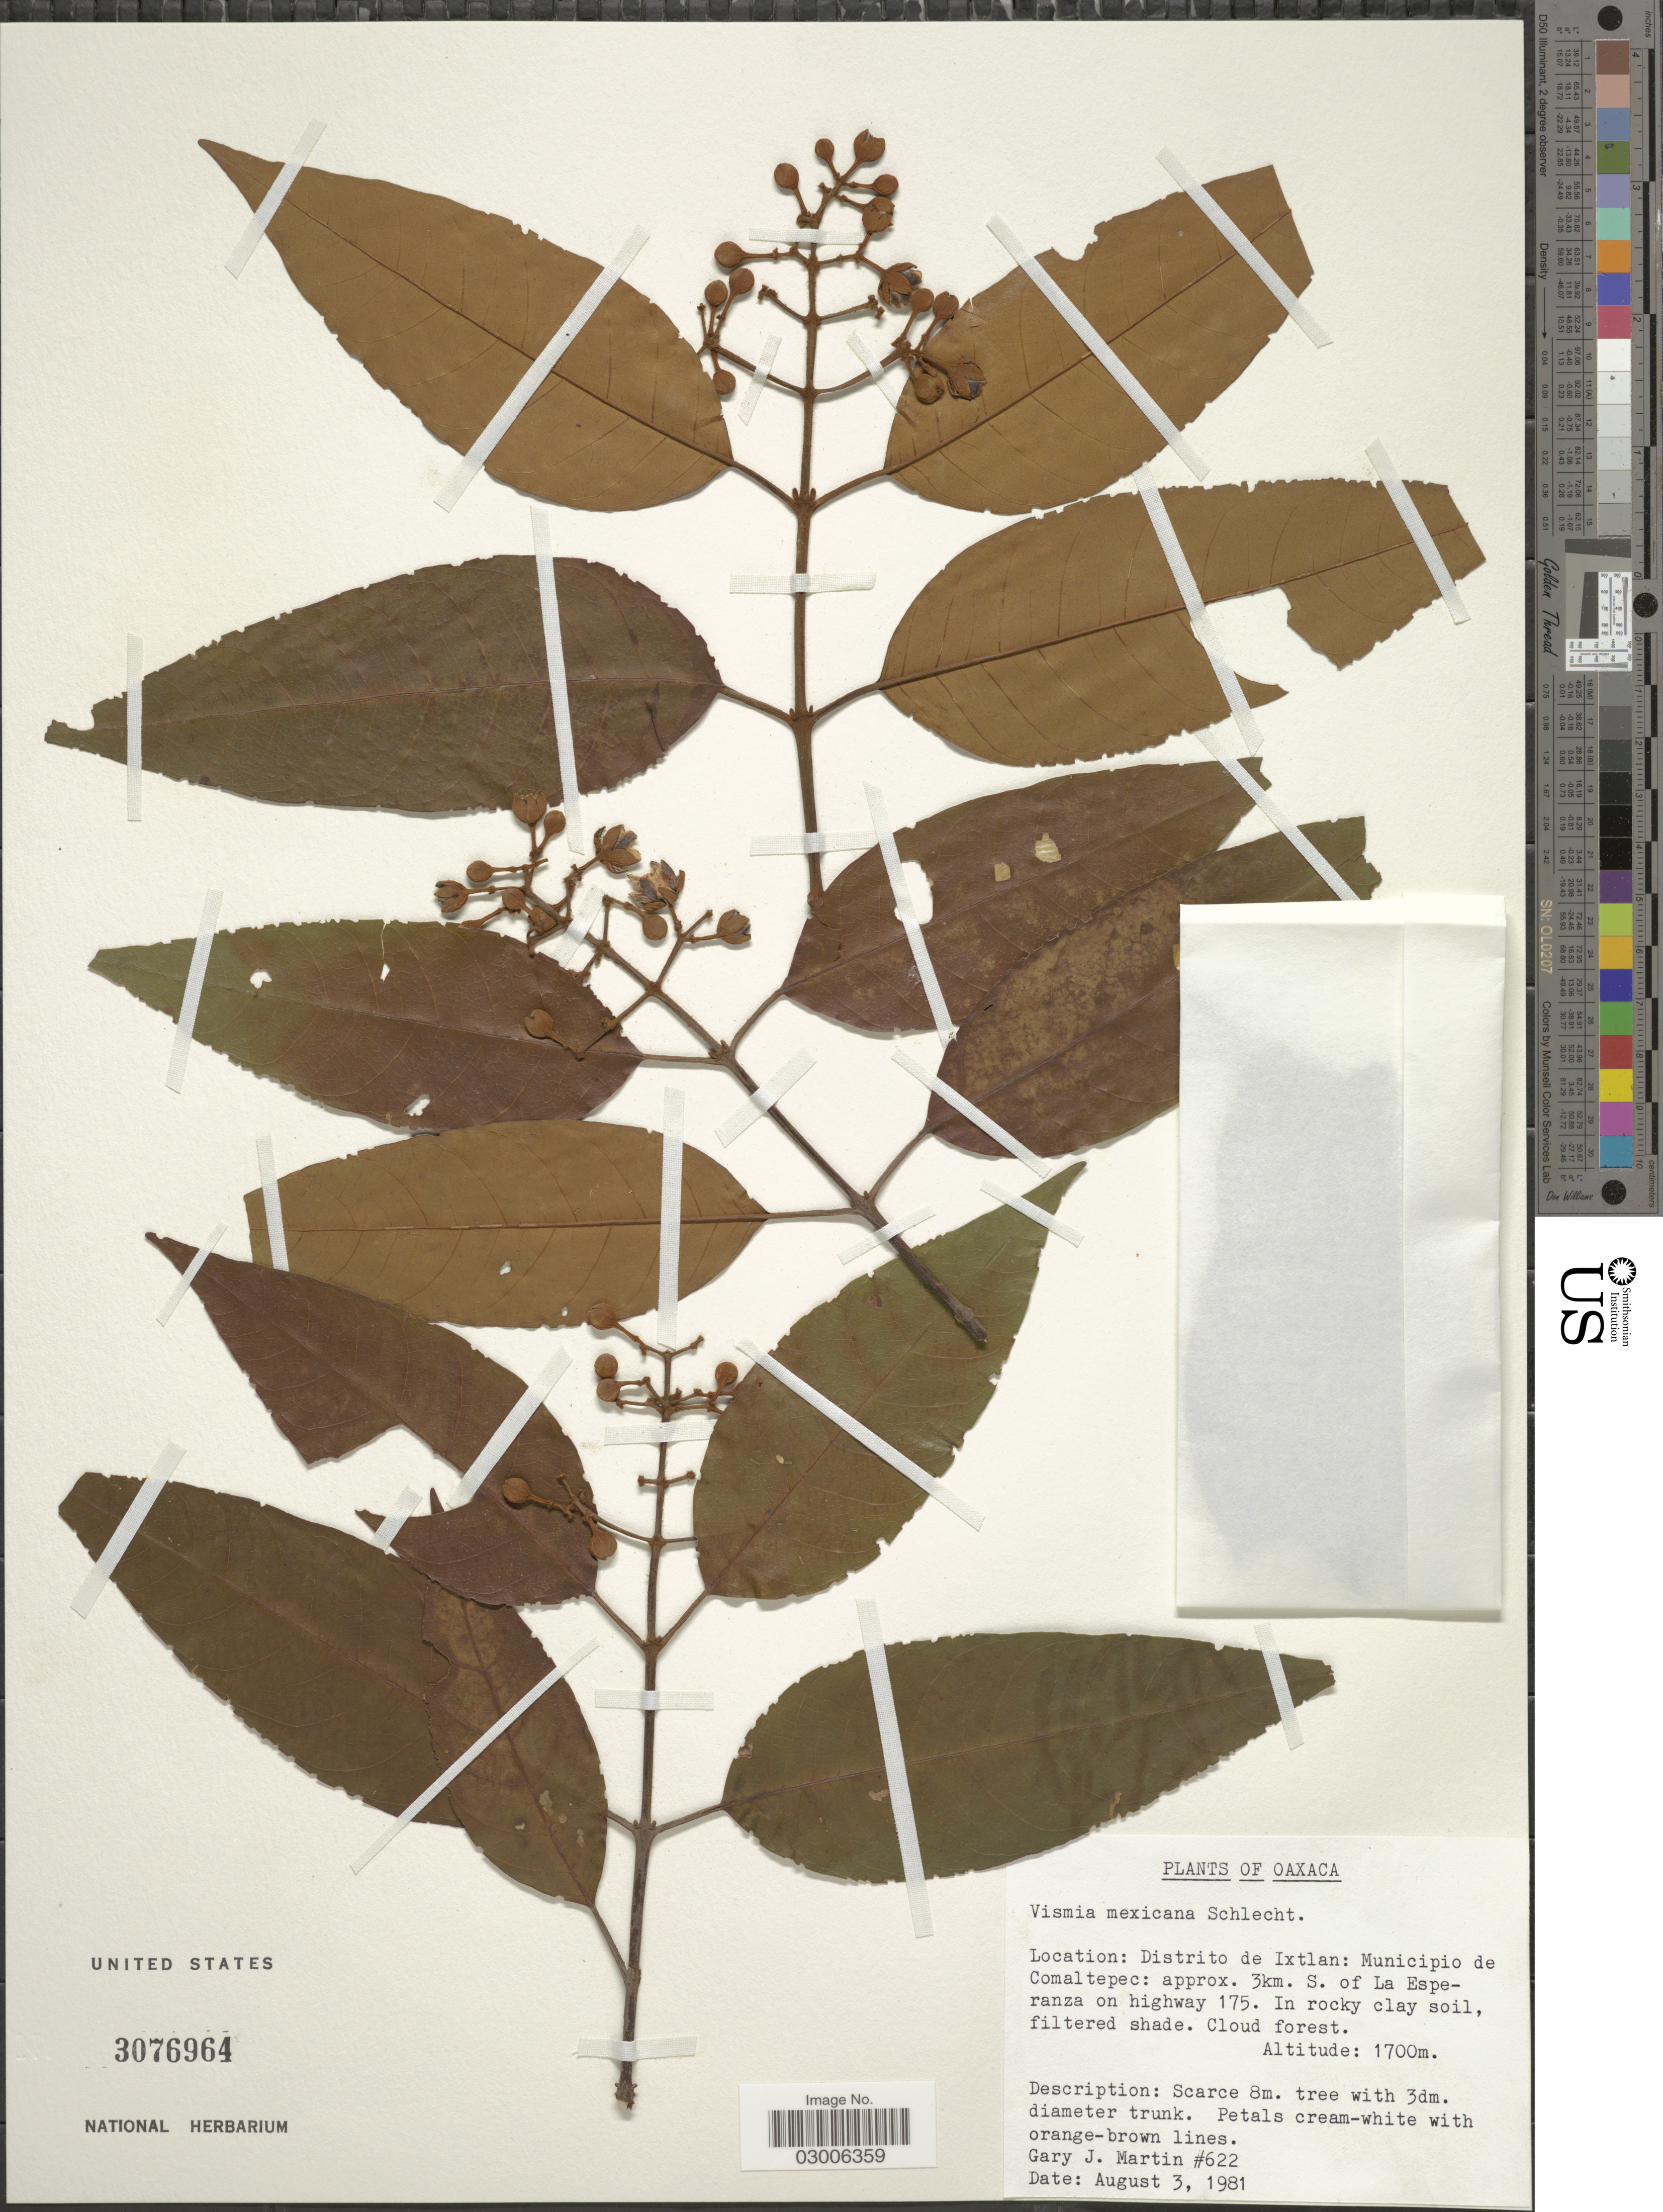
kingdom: Plantae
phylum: Tracheophyta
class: Magnoliopsida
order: Malpighiales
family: Hypericaceae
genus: Vismia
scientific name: Vismia mexicana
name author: Schltdl.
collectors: G. J. Martin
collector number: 622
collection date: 1981-08-03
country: Mexico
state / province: Oaxaca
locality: Distrito de Ixtlan: Municipio de Comaltepec: approx. 3 km. S. of La Esperanza on highway 175.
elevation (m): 1700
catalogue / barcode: US 3076964